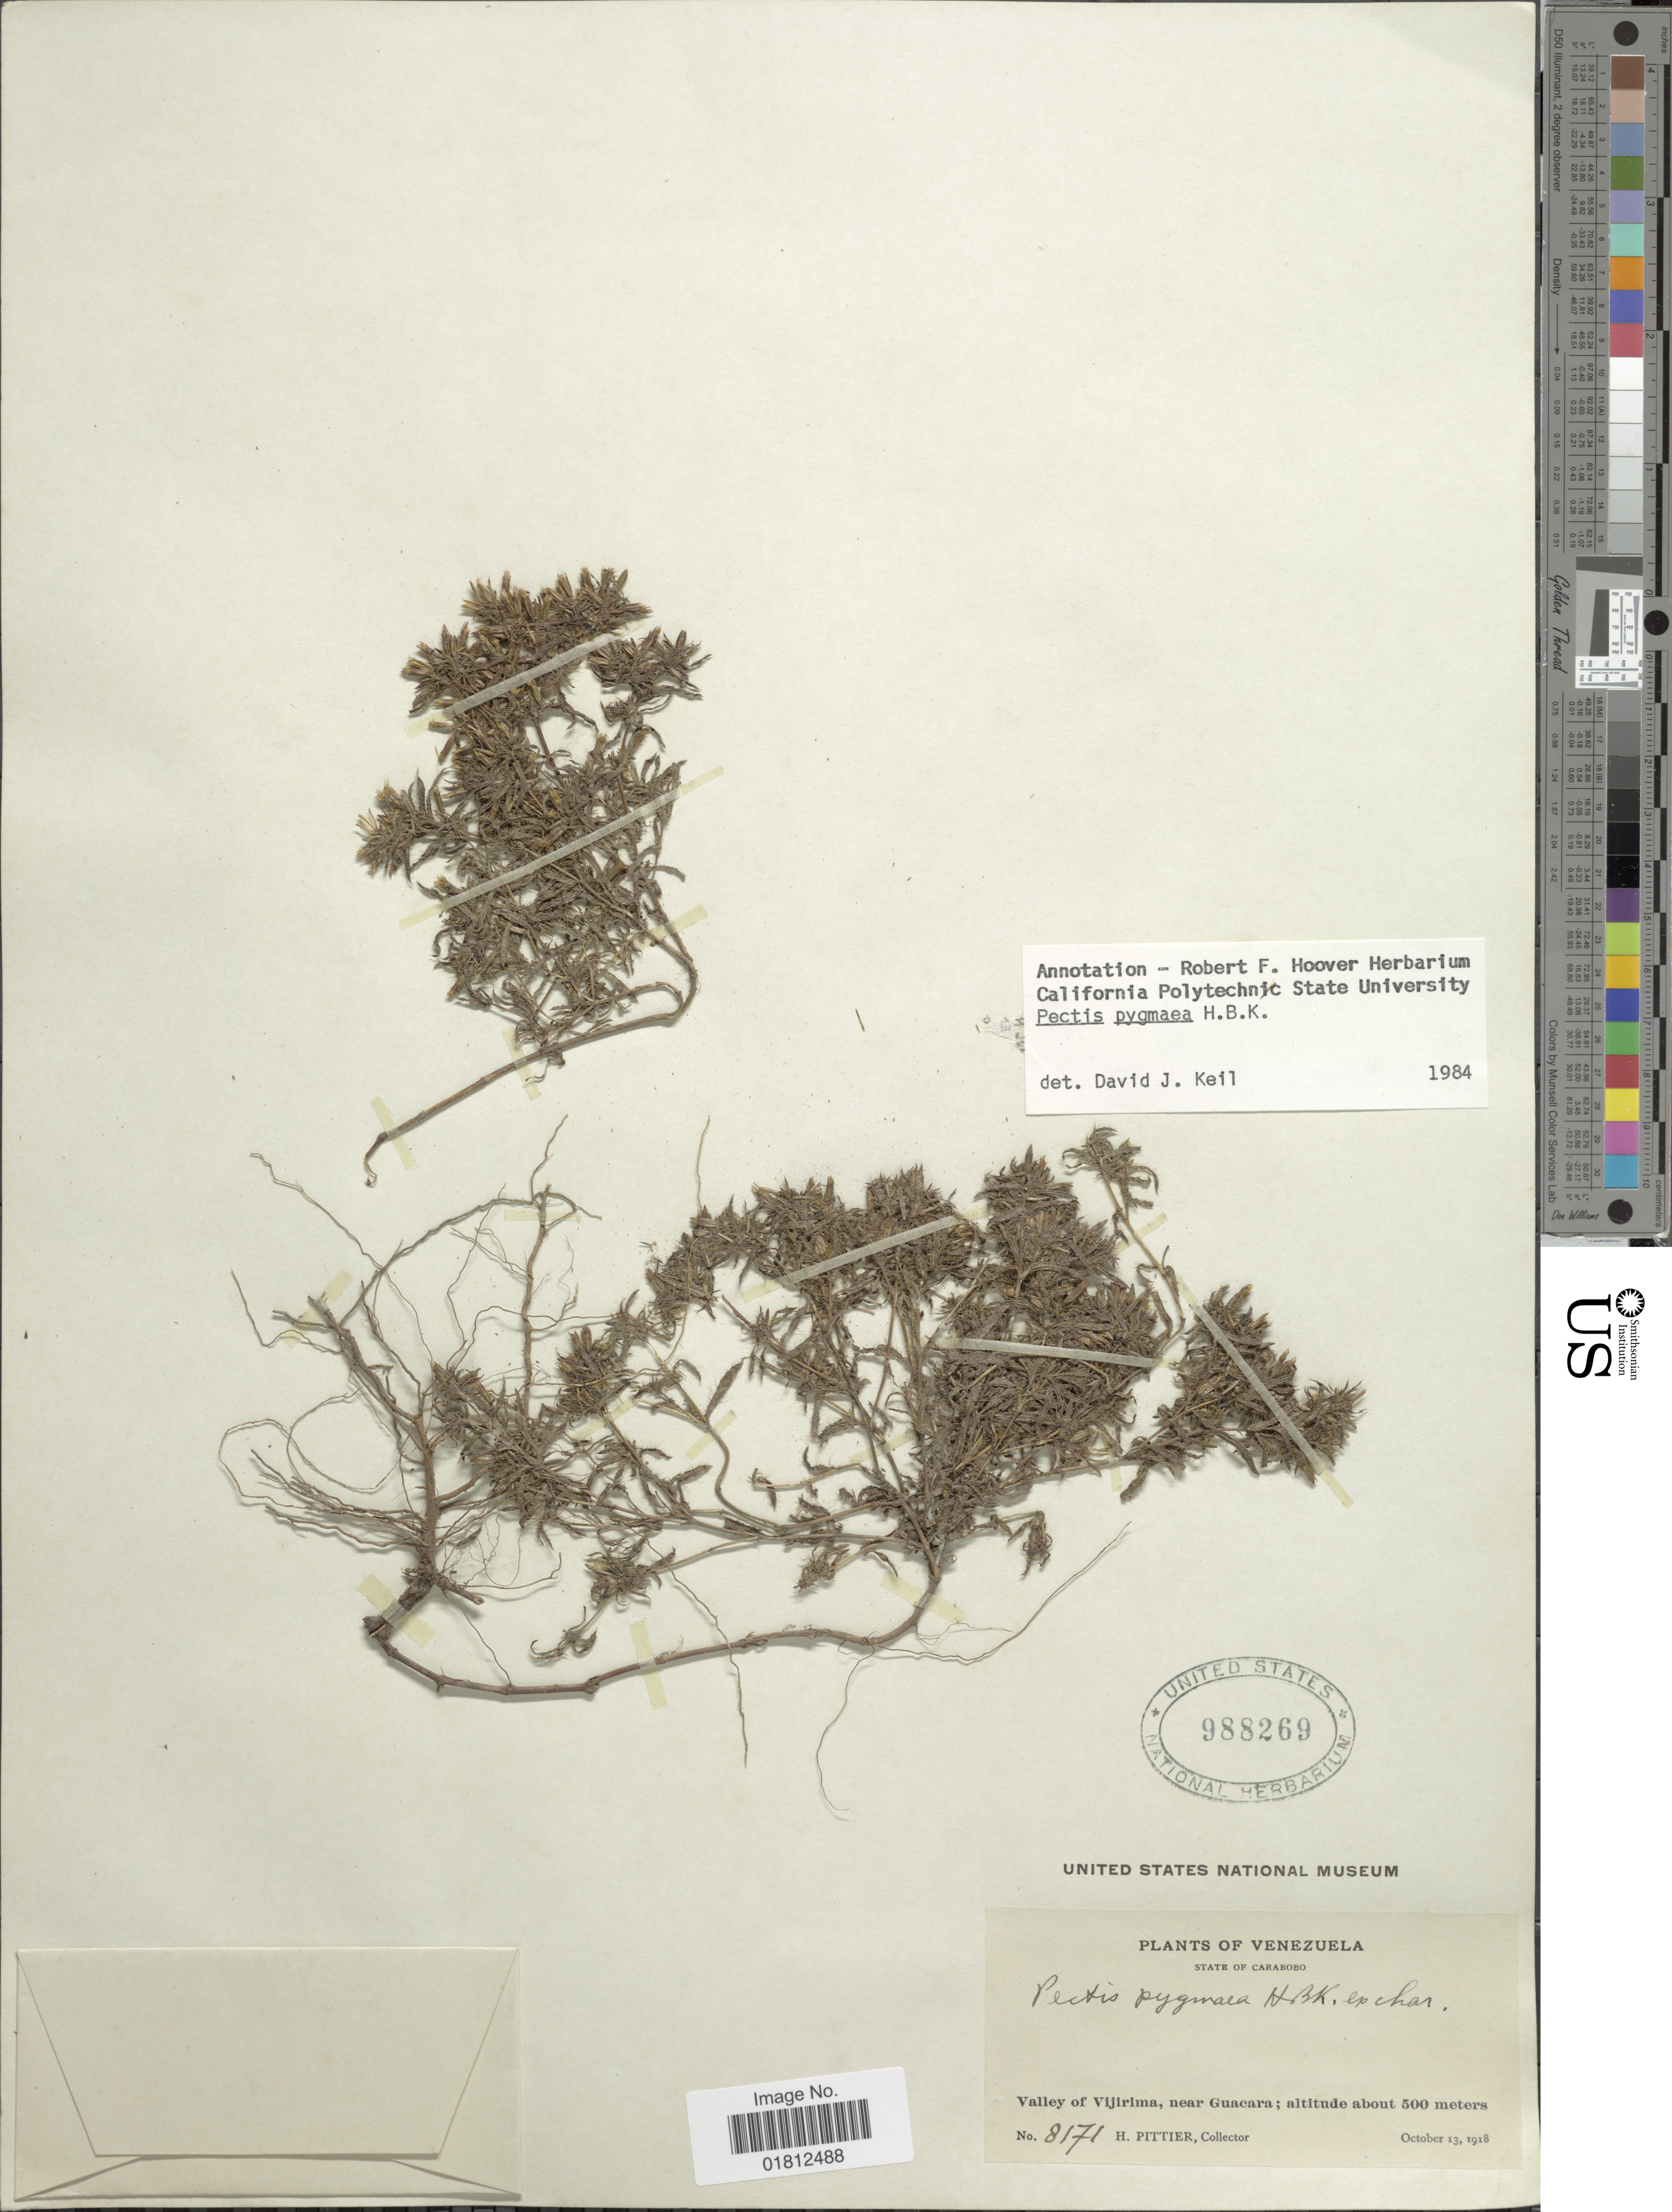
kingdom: Plantae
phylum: Tracheophyta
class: Magnoliopsida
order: Asterales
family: Asteraceae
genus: Pectis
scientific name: Pectis pygmaea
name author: Kunth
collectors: H. F. Pittier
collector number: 8171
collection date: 1918-10-03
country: Venezuela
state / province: Carabobo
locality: Valley of Vijirima, near Guacara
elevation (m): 500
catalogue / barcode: US 988269